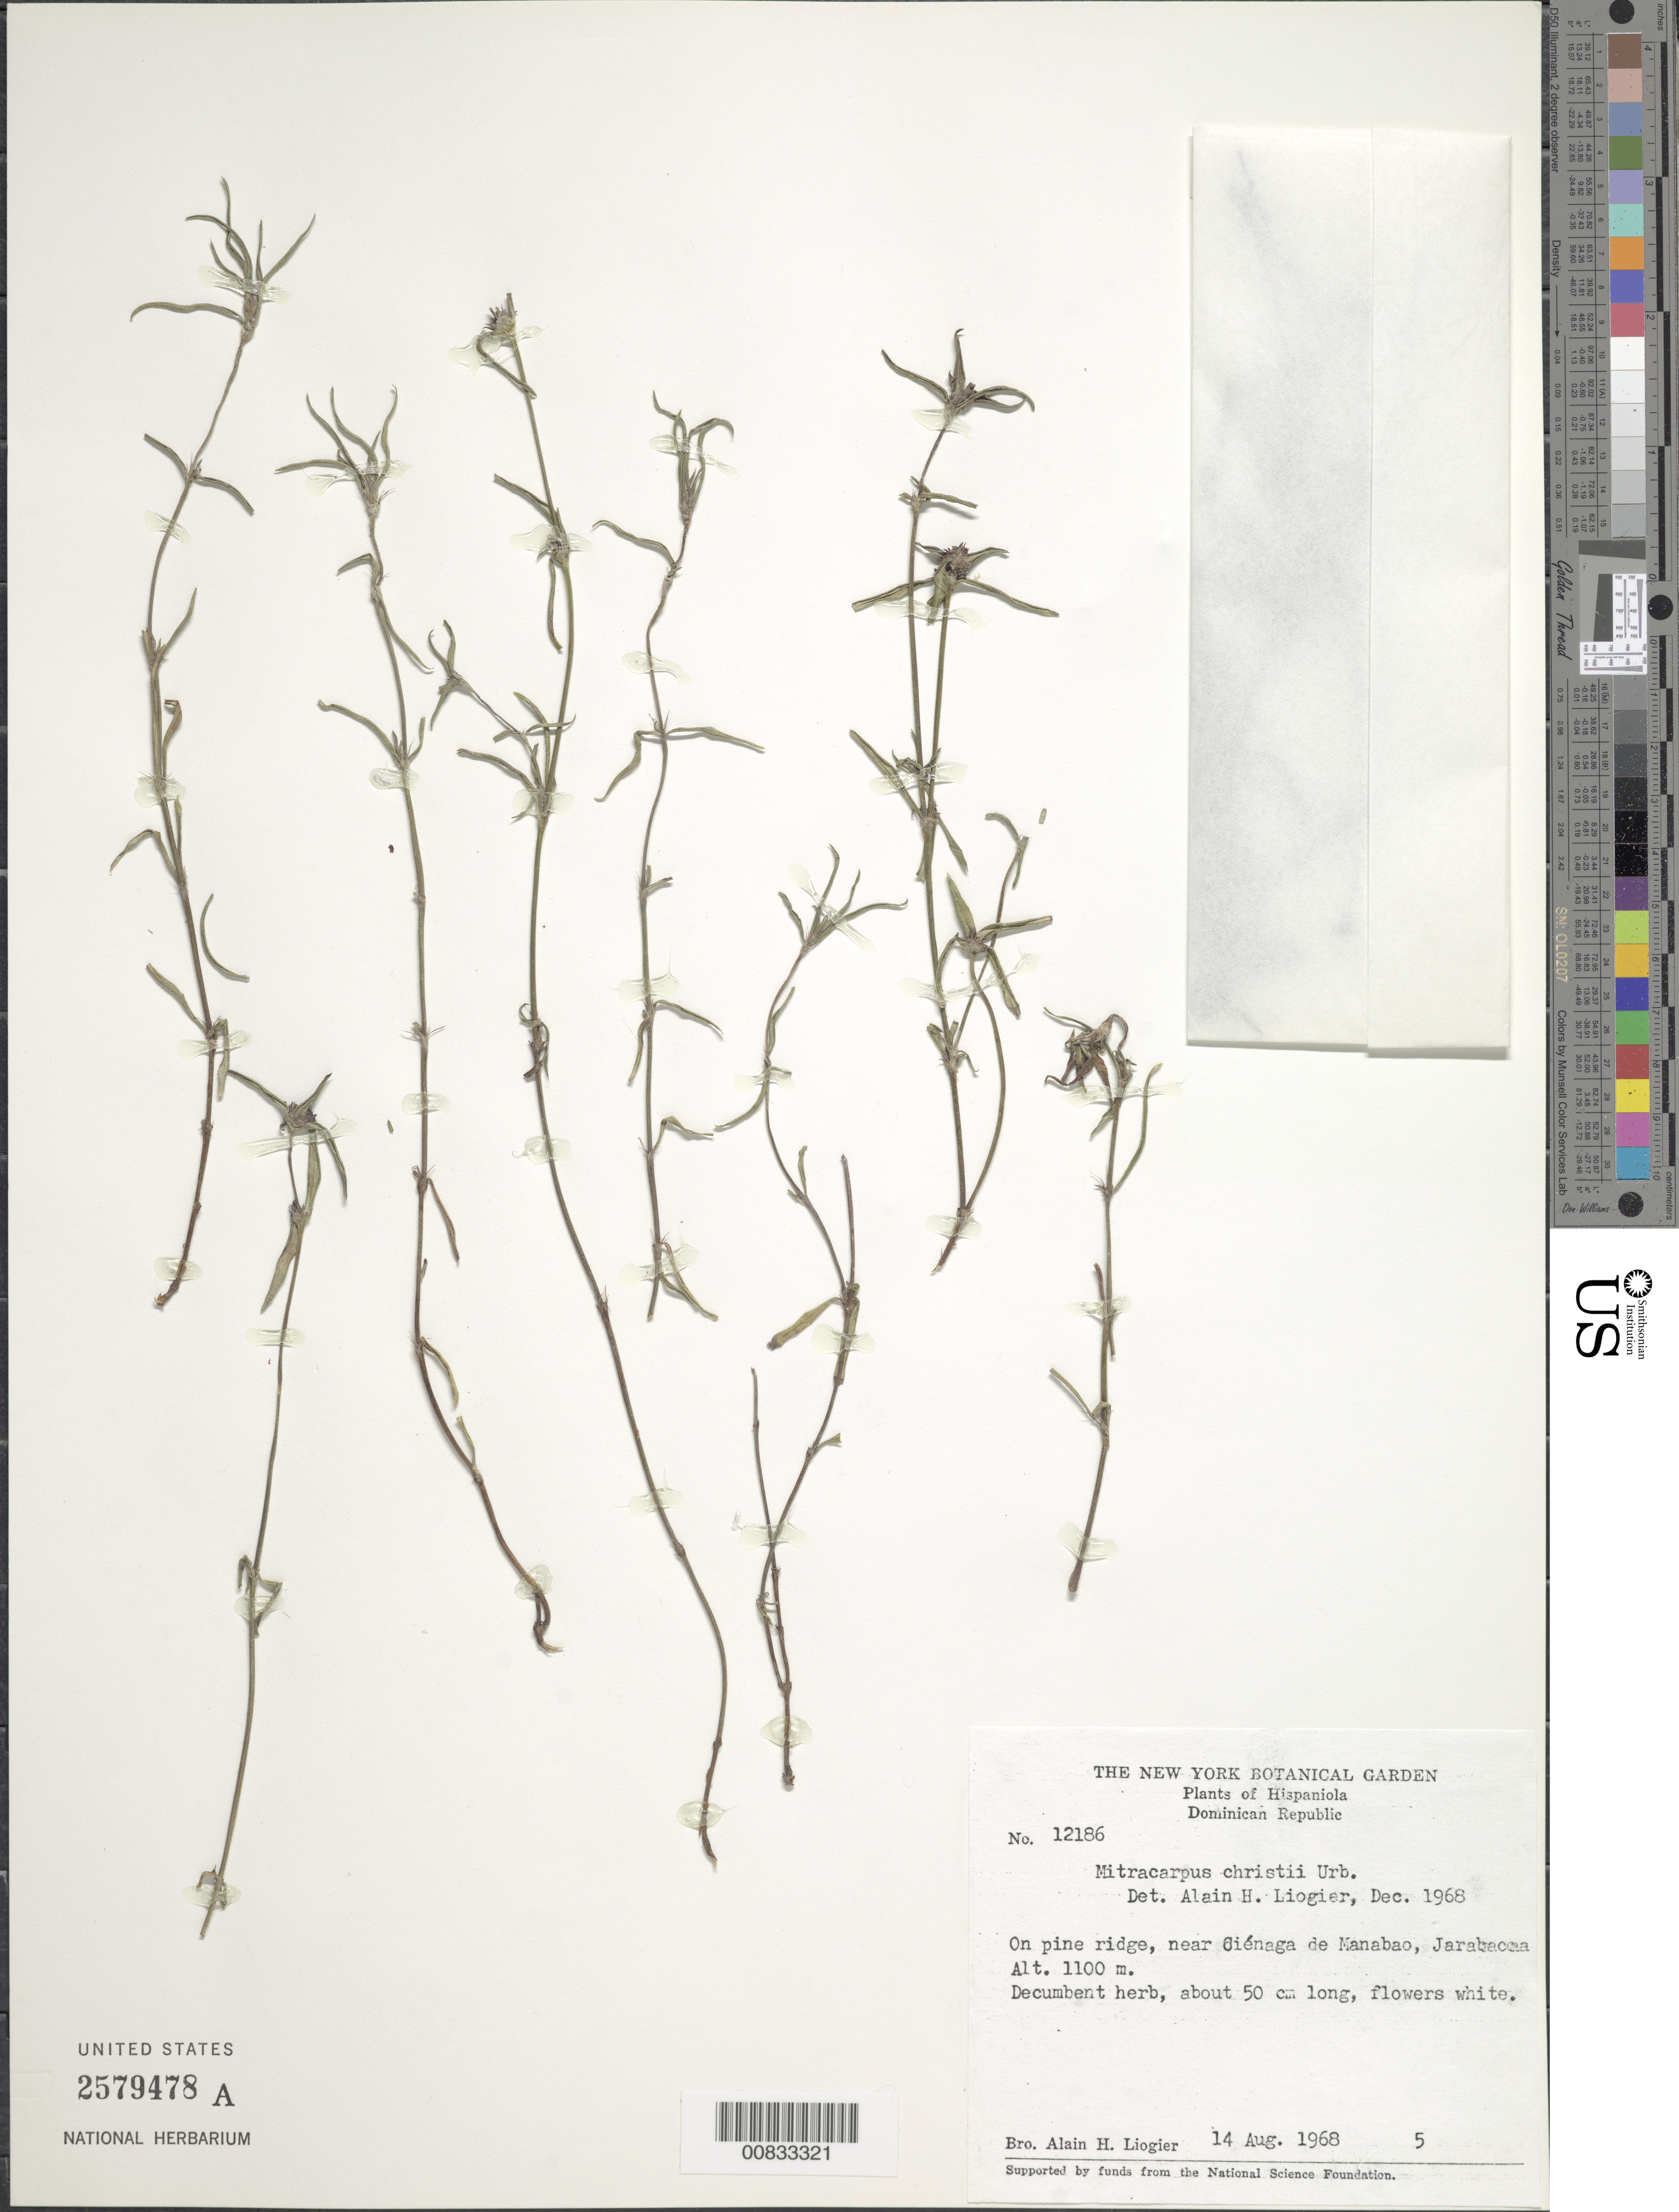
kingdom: Plantae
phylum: Tracheophyta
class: Magnoliopsida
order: Gentianales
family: Rubiaceae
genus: Mitracarpus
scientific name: Mitracarpus christii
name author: Urb.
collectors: A. H. Liogier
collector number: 12186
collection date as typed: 14 Aug 1968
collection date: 1968-08-14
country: Dominican Republic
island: Hispaniola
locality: Near Ciénaga de Manabao, Jarabacoa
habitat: On pine ridge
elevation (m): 1100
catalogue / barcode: US 2579478